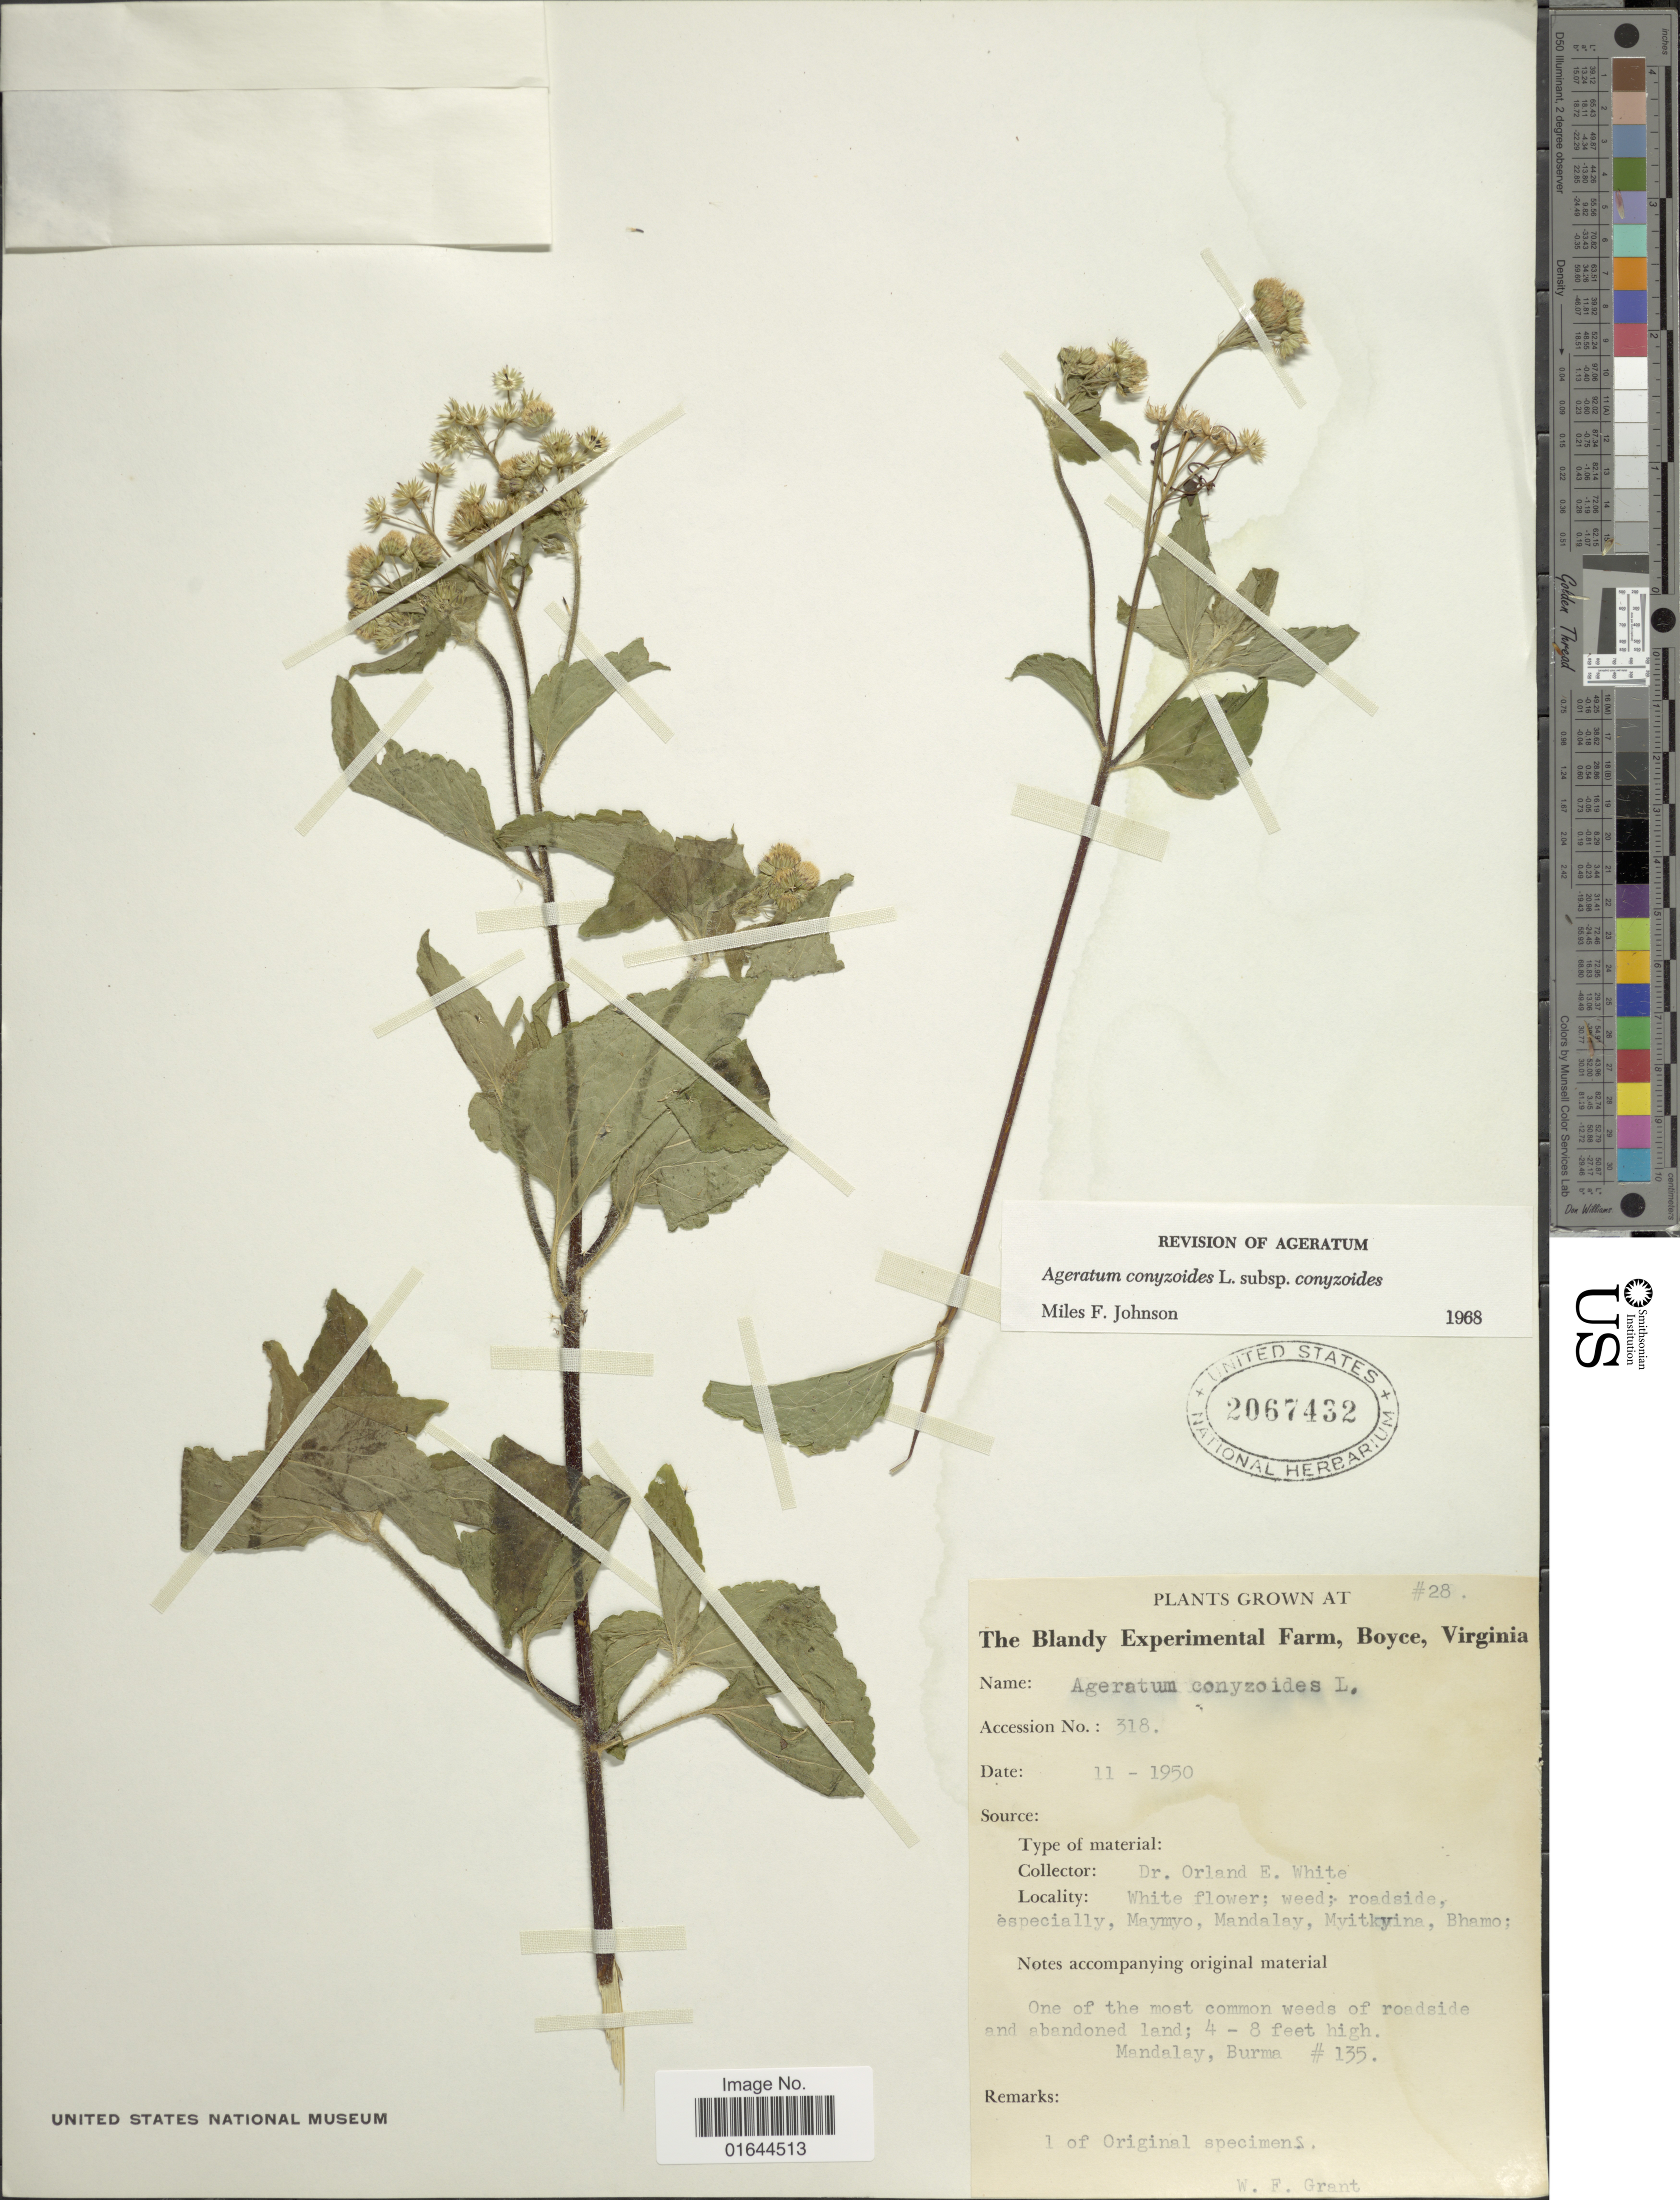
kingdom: Plantae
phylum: Tracheophyta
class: Magnoliopsida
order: Asterales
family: Asteraceae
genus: Ageratum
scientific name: Ageratum conyzoides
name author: L.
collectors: O. E. White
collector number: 28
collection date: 1950-11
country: United States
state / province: Virginia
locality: The Blandy Experimental Fram, Boyce, Virginia. roadside, Maymo, Mandalay, Myitkyine, Bhamo.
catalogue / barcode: US 2067432